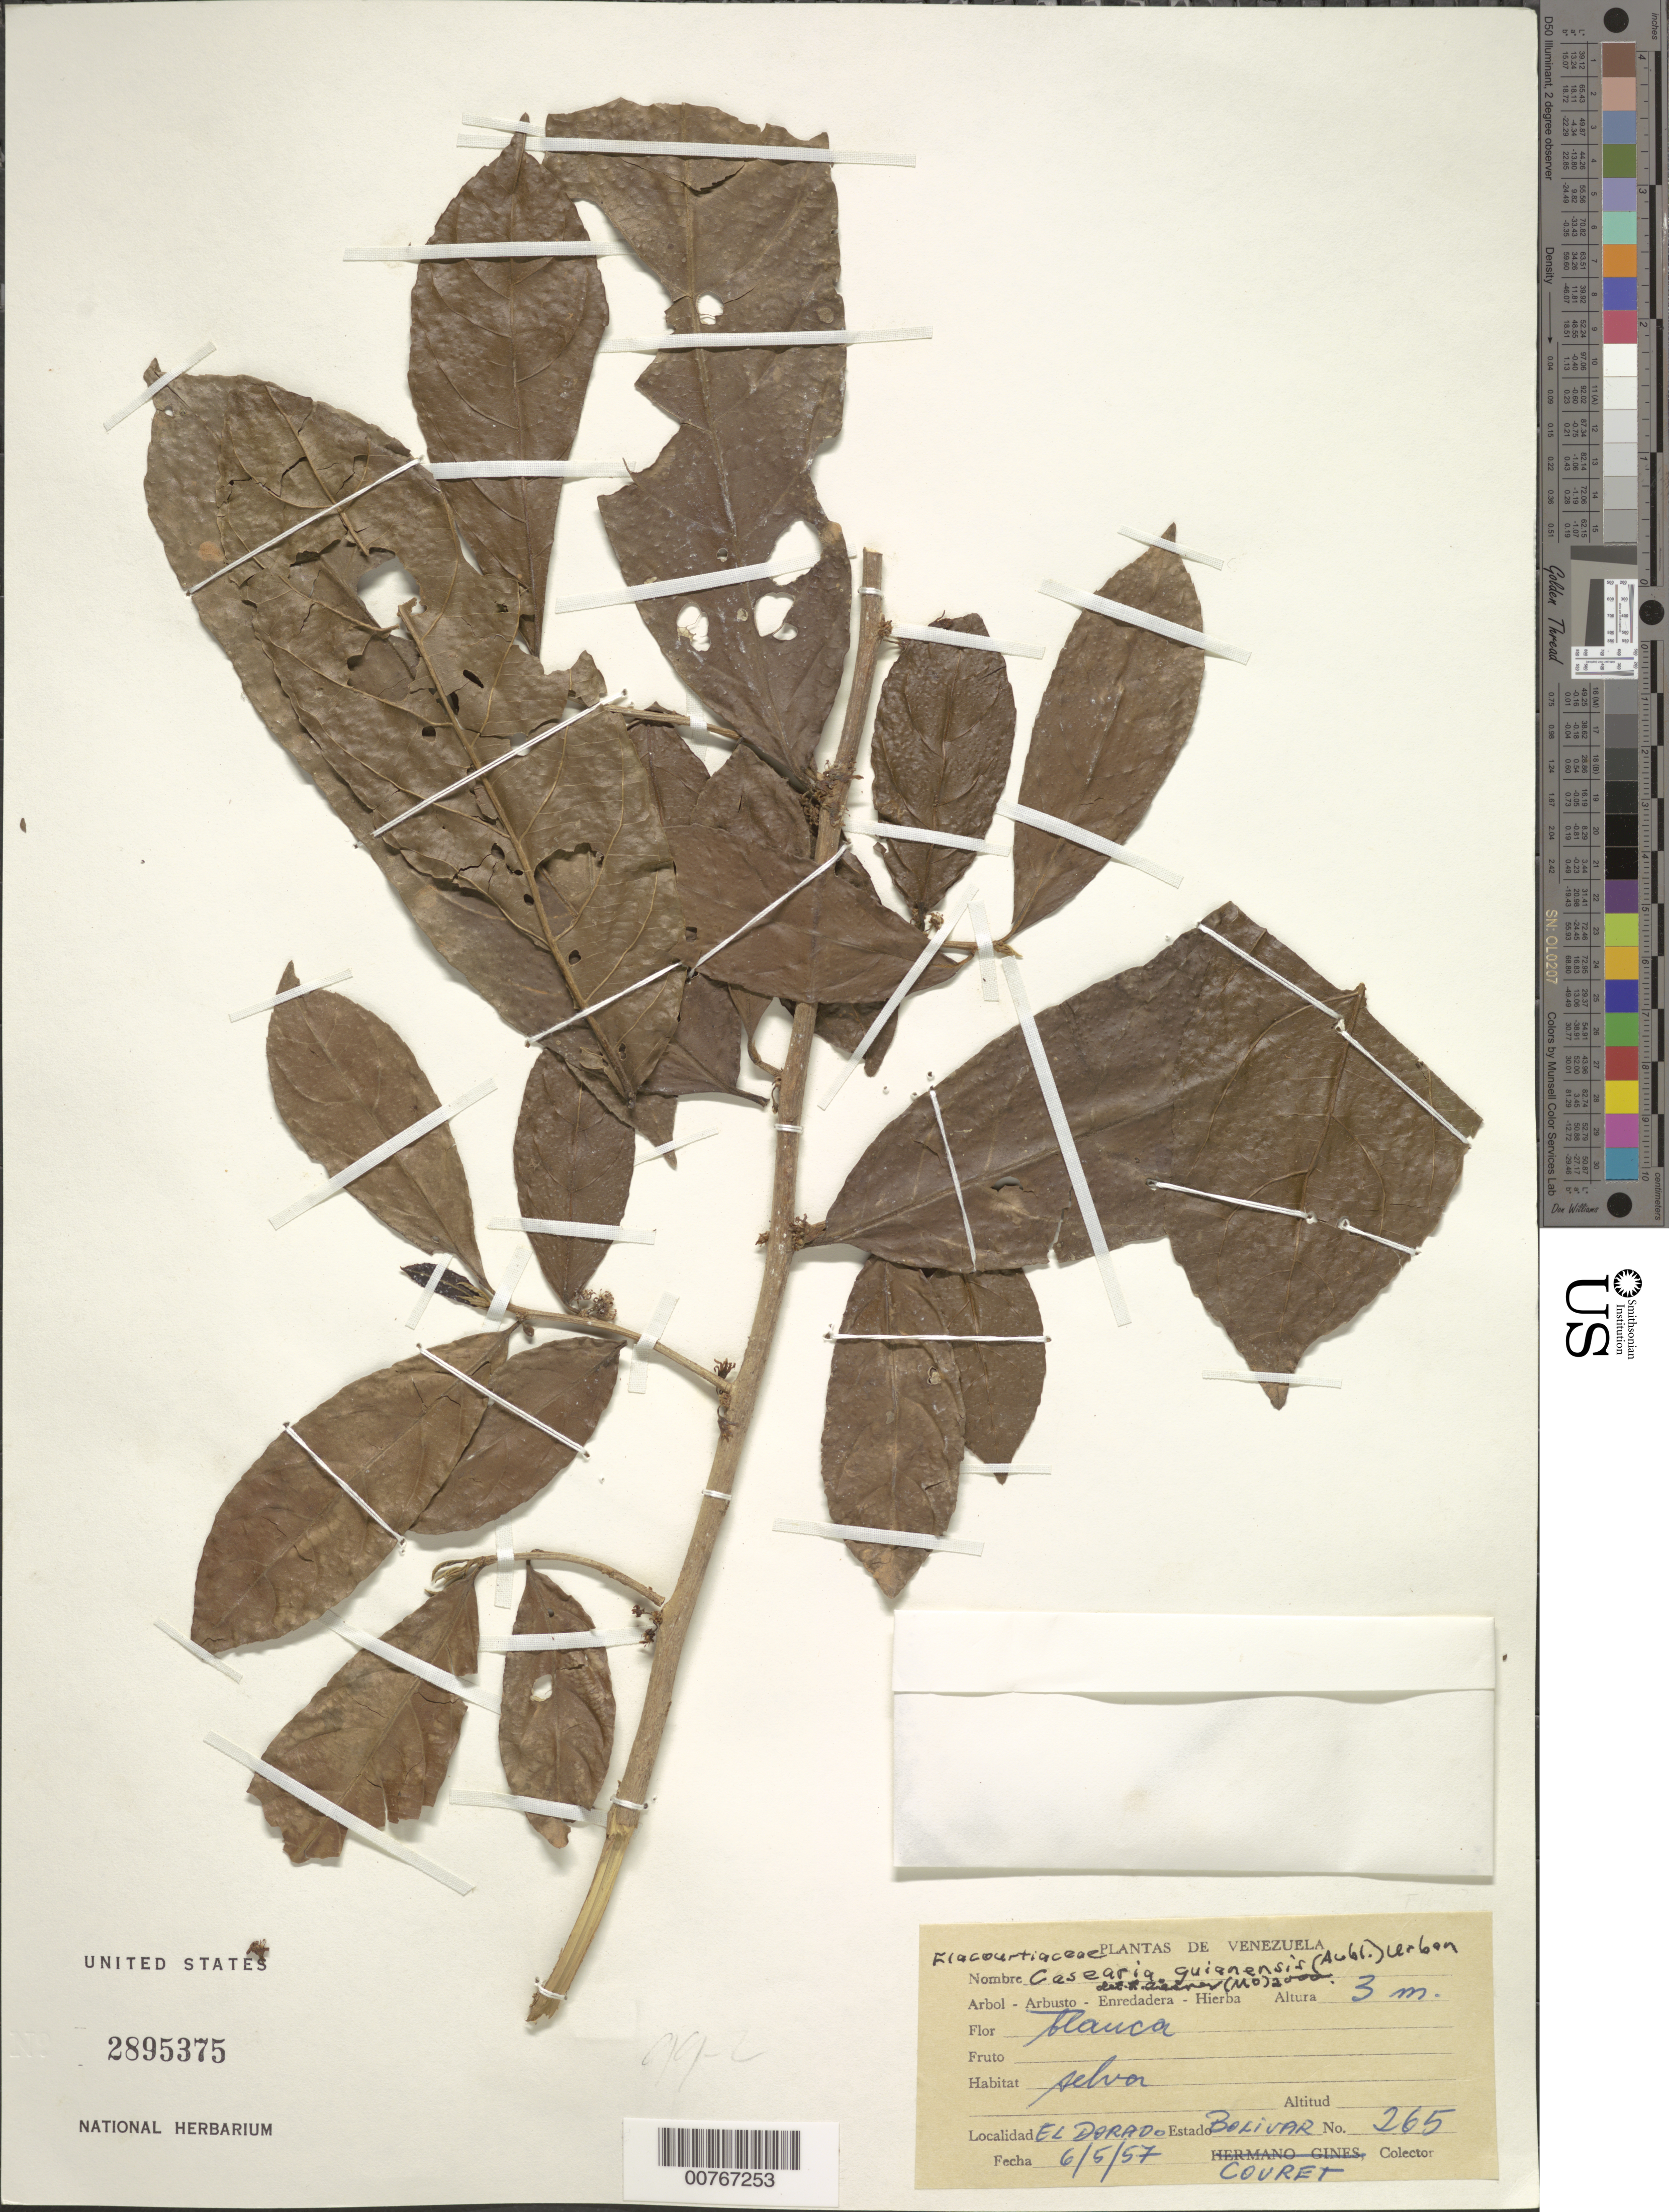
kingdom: Plantae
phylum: Tracheophyta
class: Magnoliopsida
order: Malpighiales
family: Salicaceae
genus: Casearia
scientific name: Casearia guianensis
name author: (Aubl.) Urb.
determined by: Liesner, R. L.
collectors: -. Couret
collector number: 265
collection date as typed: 6-May-57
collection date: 1957-05-06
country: Venezuela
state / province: Bolívar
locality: El Dorado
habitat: Forest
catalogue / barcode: US 2895375